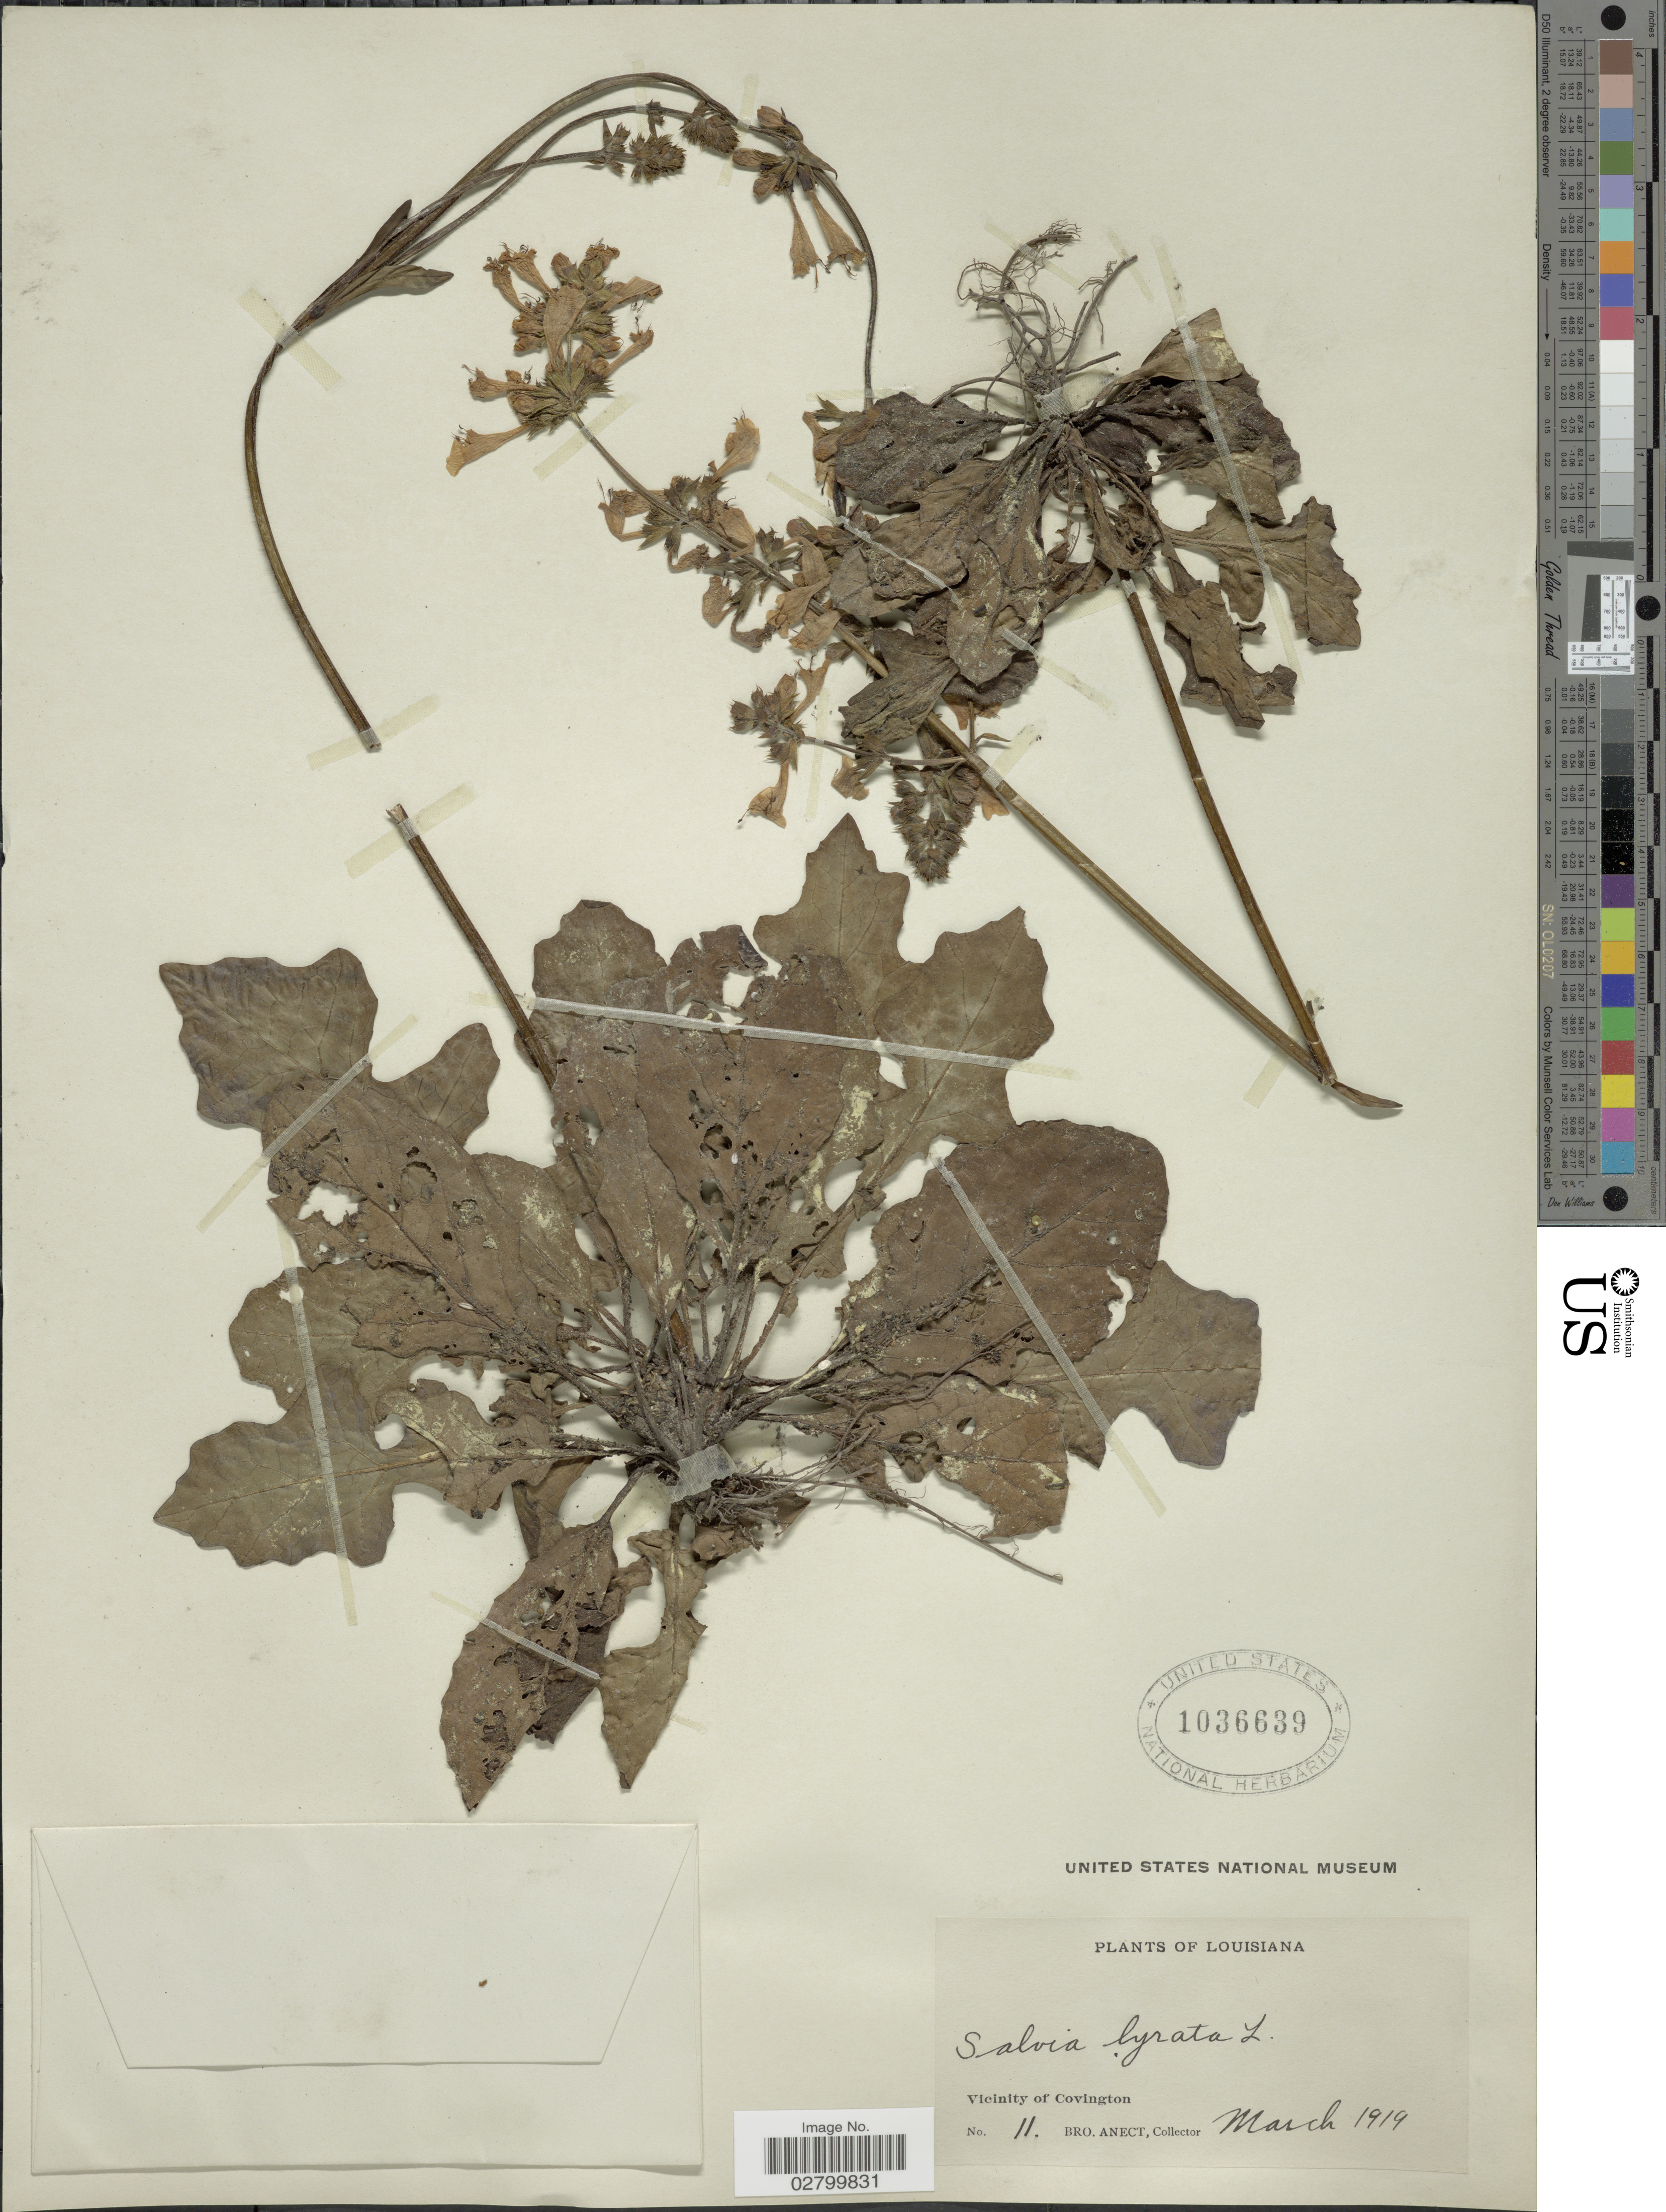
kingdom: Plantae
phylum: Tracheophyta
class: Magnoliopsida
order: Lamiales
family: Lamiaceae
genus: Salvia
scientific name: Salvia lyrata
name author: L.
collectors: B. Anect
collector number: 11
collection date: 1919-03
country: United States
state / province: Louisiana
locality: Vicinity of Covington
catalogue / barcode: US 1036639